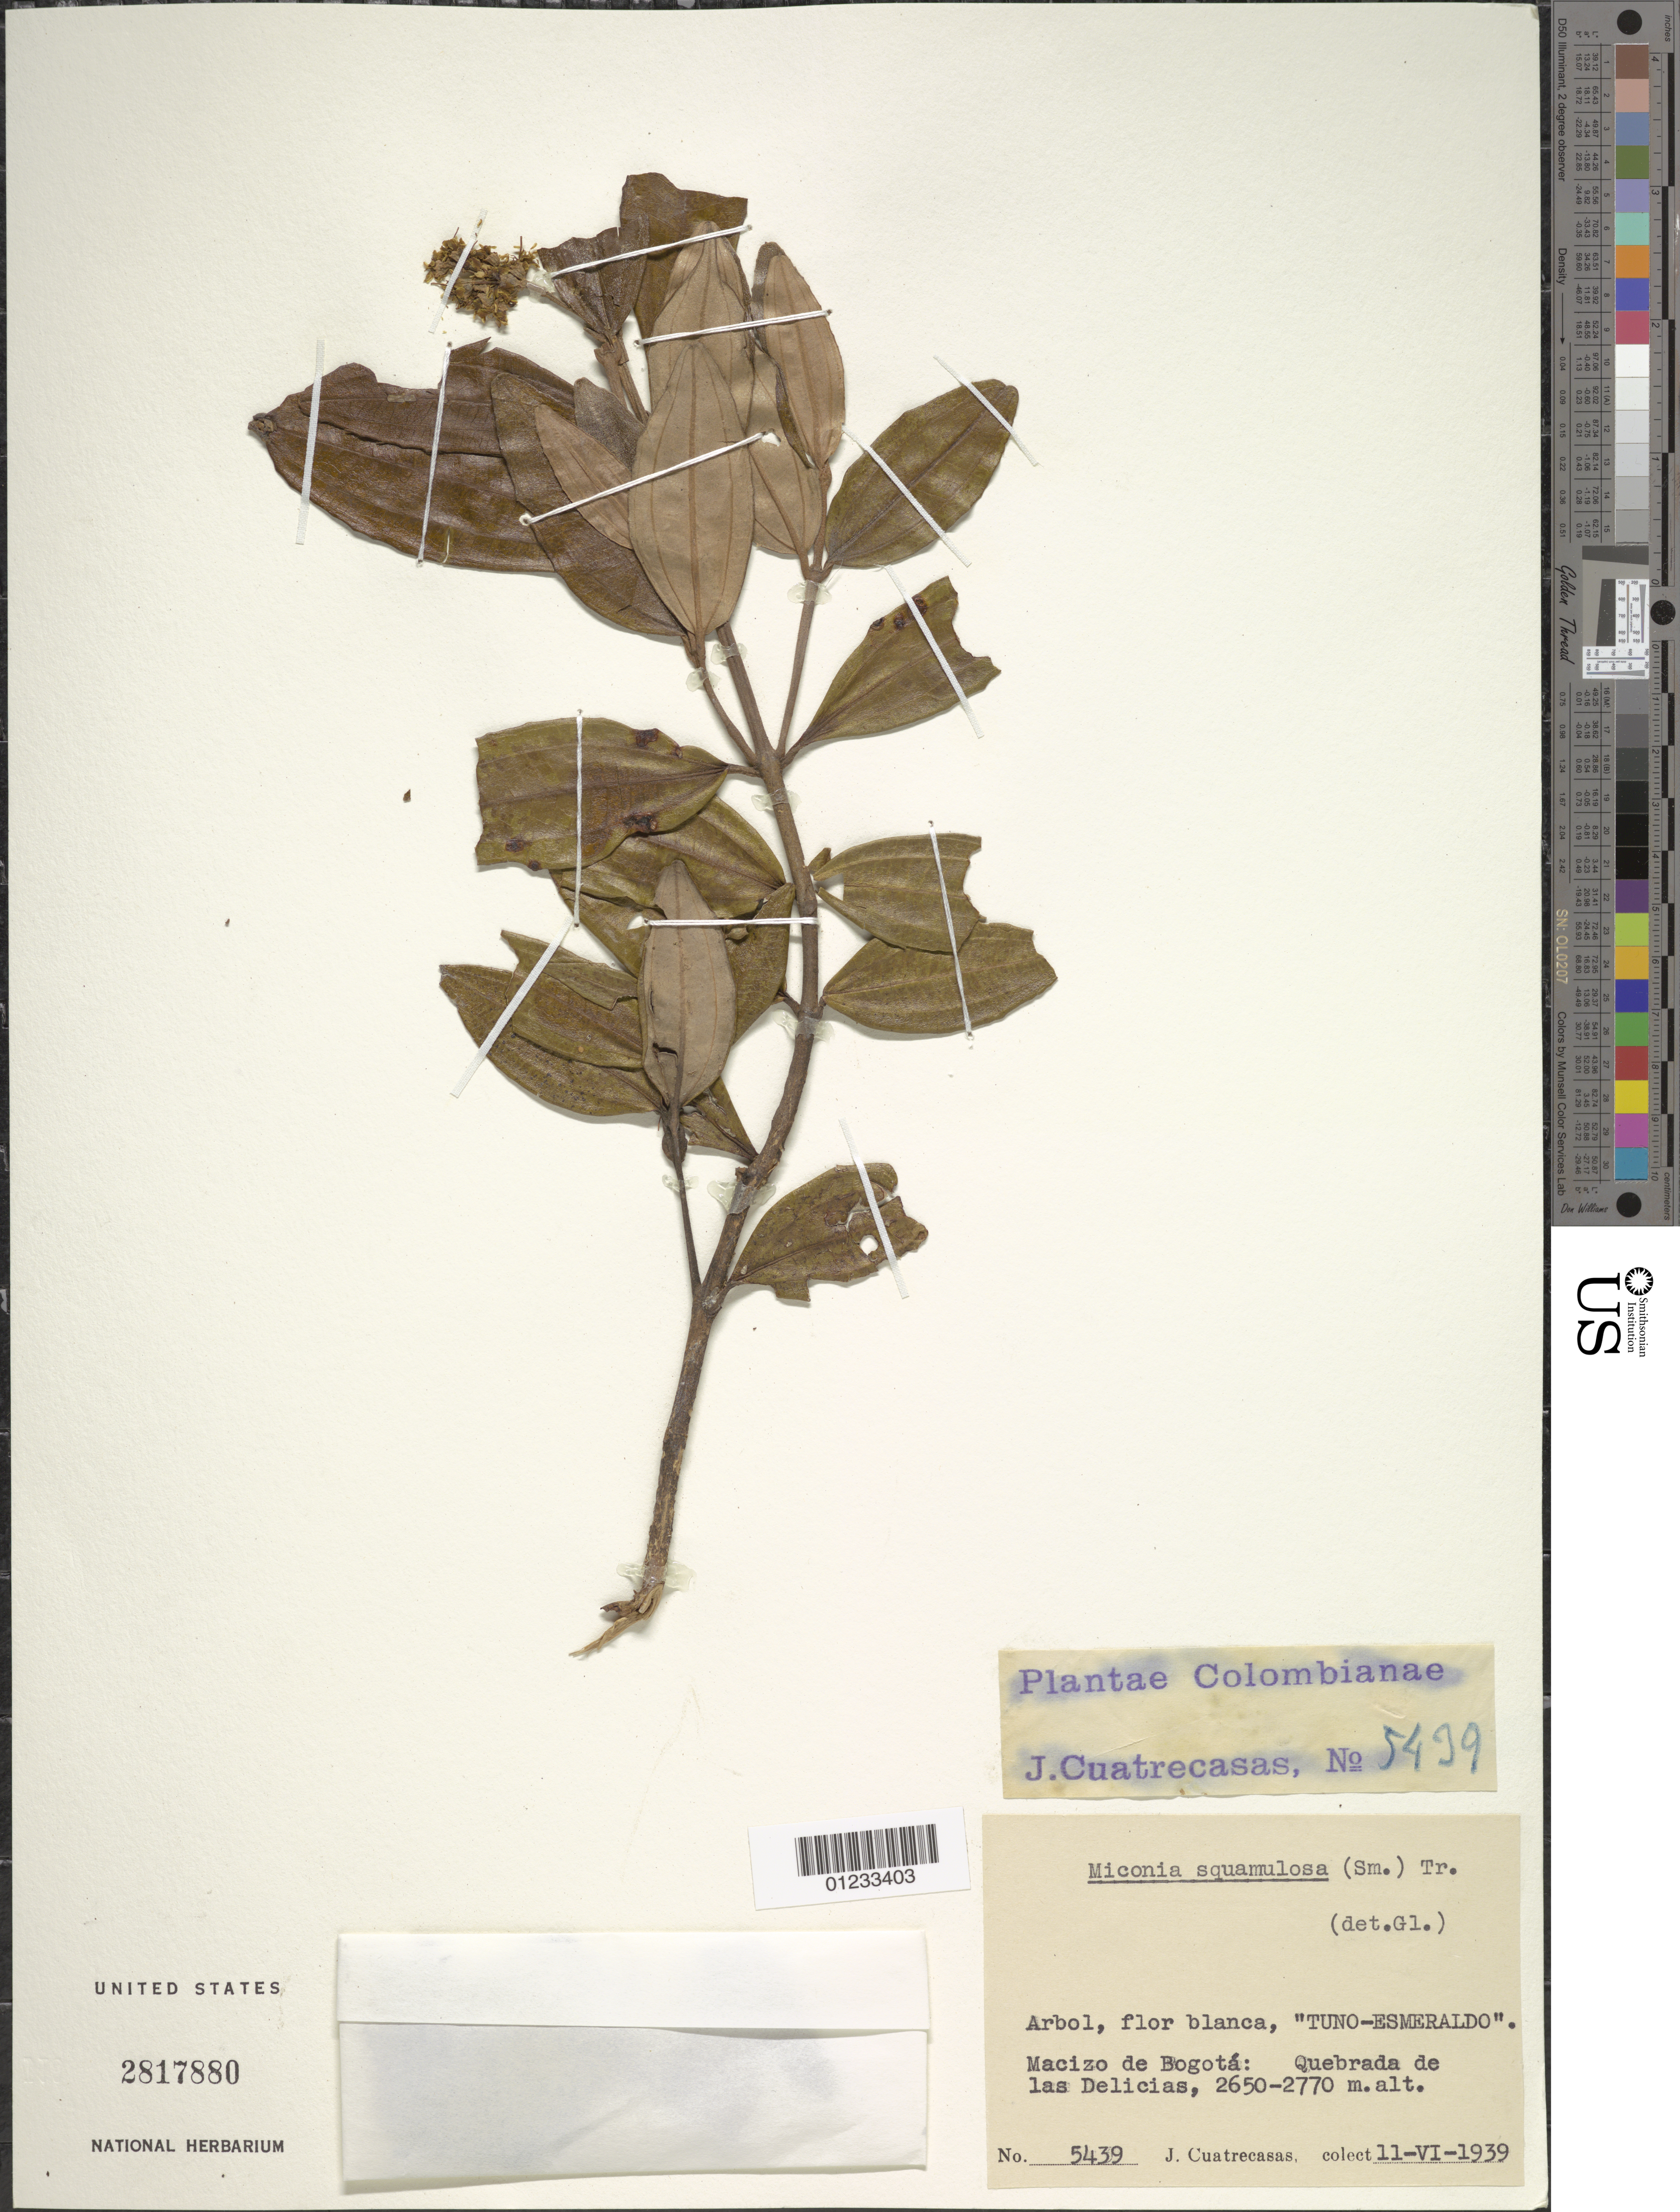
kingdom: Plantae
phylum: Tracheophyta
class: Magnoliopsida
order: Myrtales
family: Melastomataceae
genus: Miconia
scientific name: Miconia squamulosa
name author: (Sm.) Triana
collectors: J. Cuatrecasas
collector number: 5439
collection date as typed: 11 Jun 1939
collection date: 1939-06-11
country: Colombia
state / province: Cundinamarca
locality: Macizo de Bogota, Quebrada de las Delicias.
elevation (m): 2650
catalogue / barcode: US 2817880